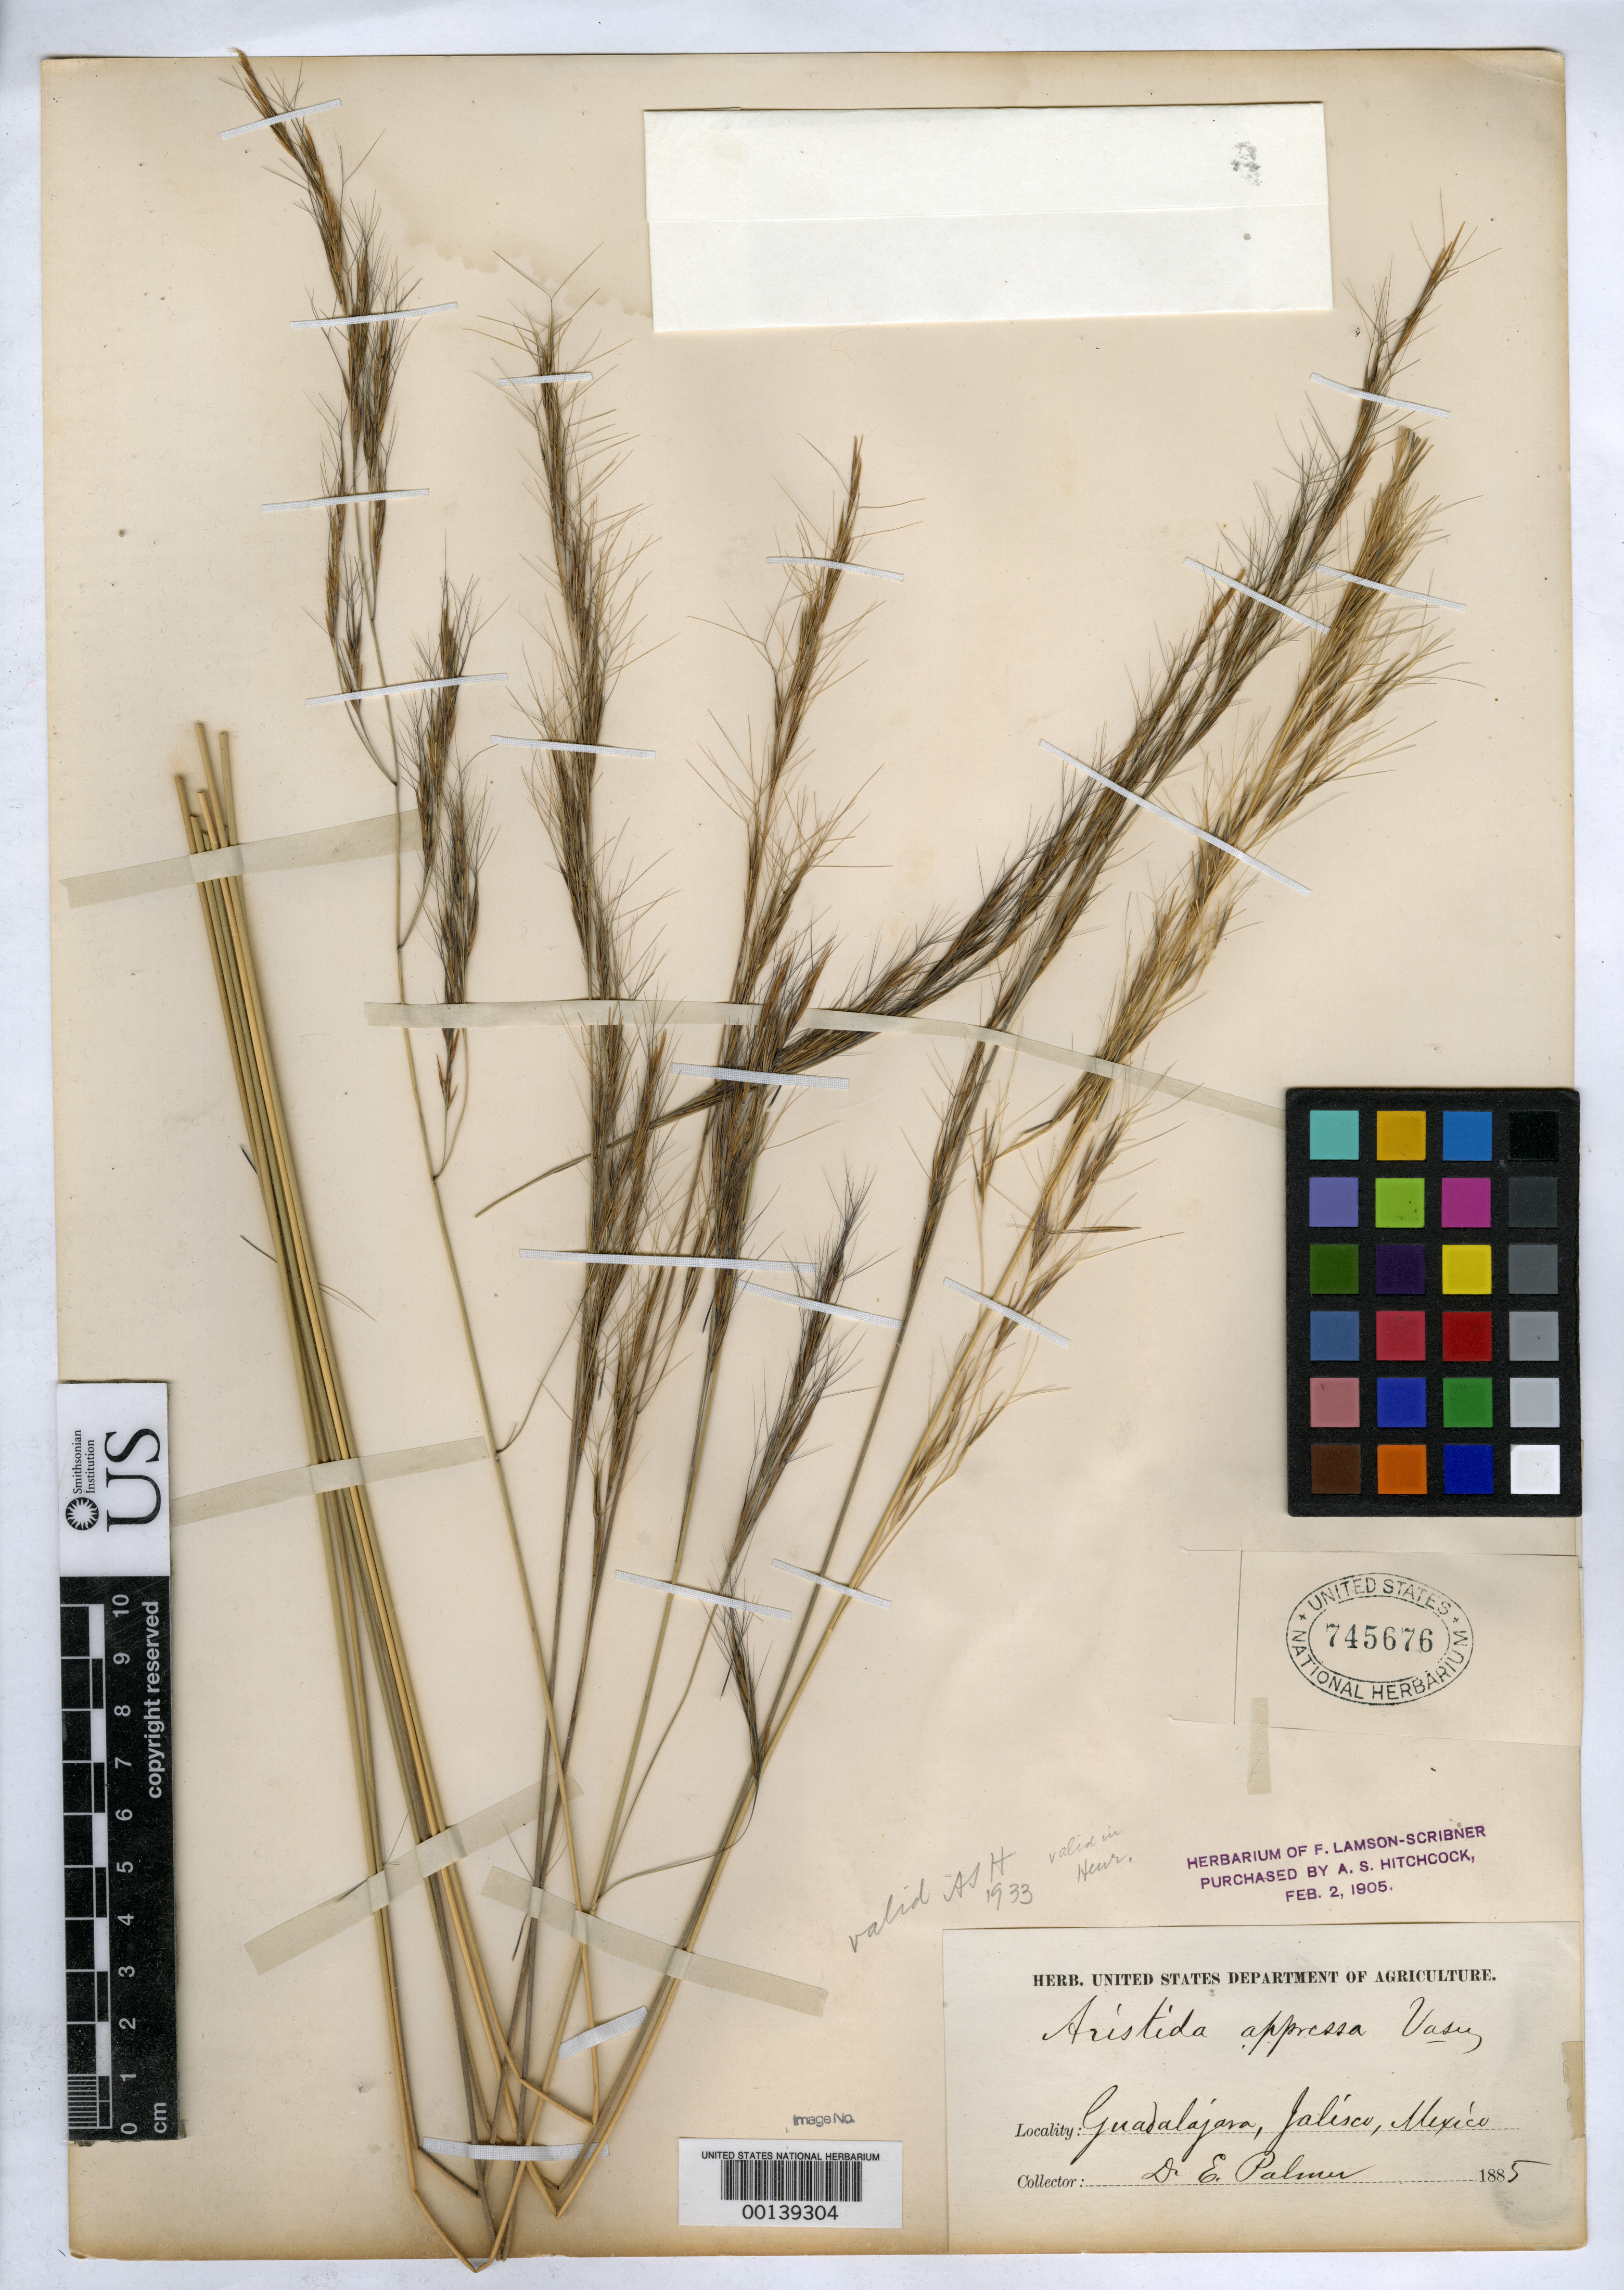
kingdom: Plantae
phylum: Tracheophyta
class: Liliopsida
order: Poales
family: Poaceae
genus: Aristida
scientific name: Aristida appressa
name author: Vasey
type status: Holotype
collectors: E. Palmer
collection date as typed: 1885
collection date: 1885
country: Mexico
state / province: Jalisco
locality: At Guadalajara.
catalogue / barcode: US 745676